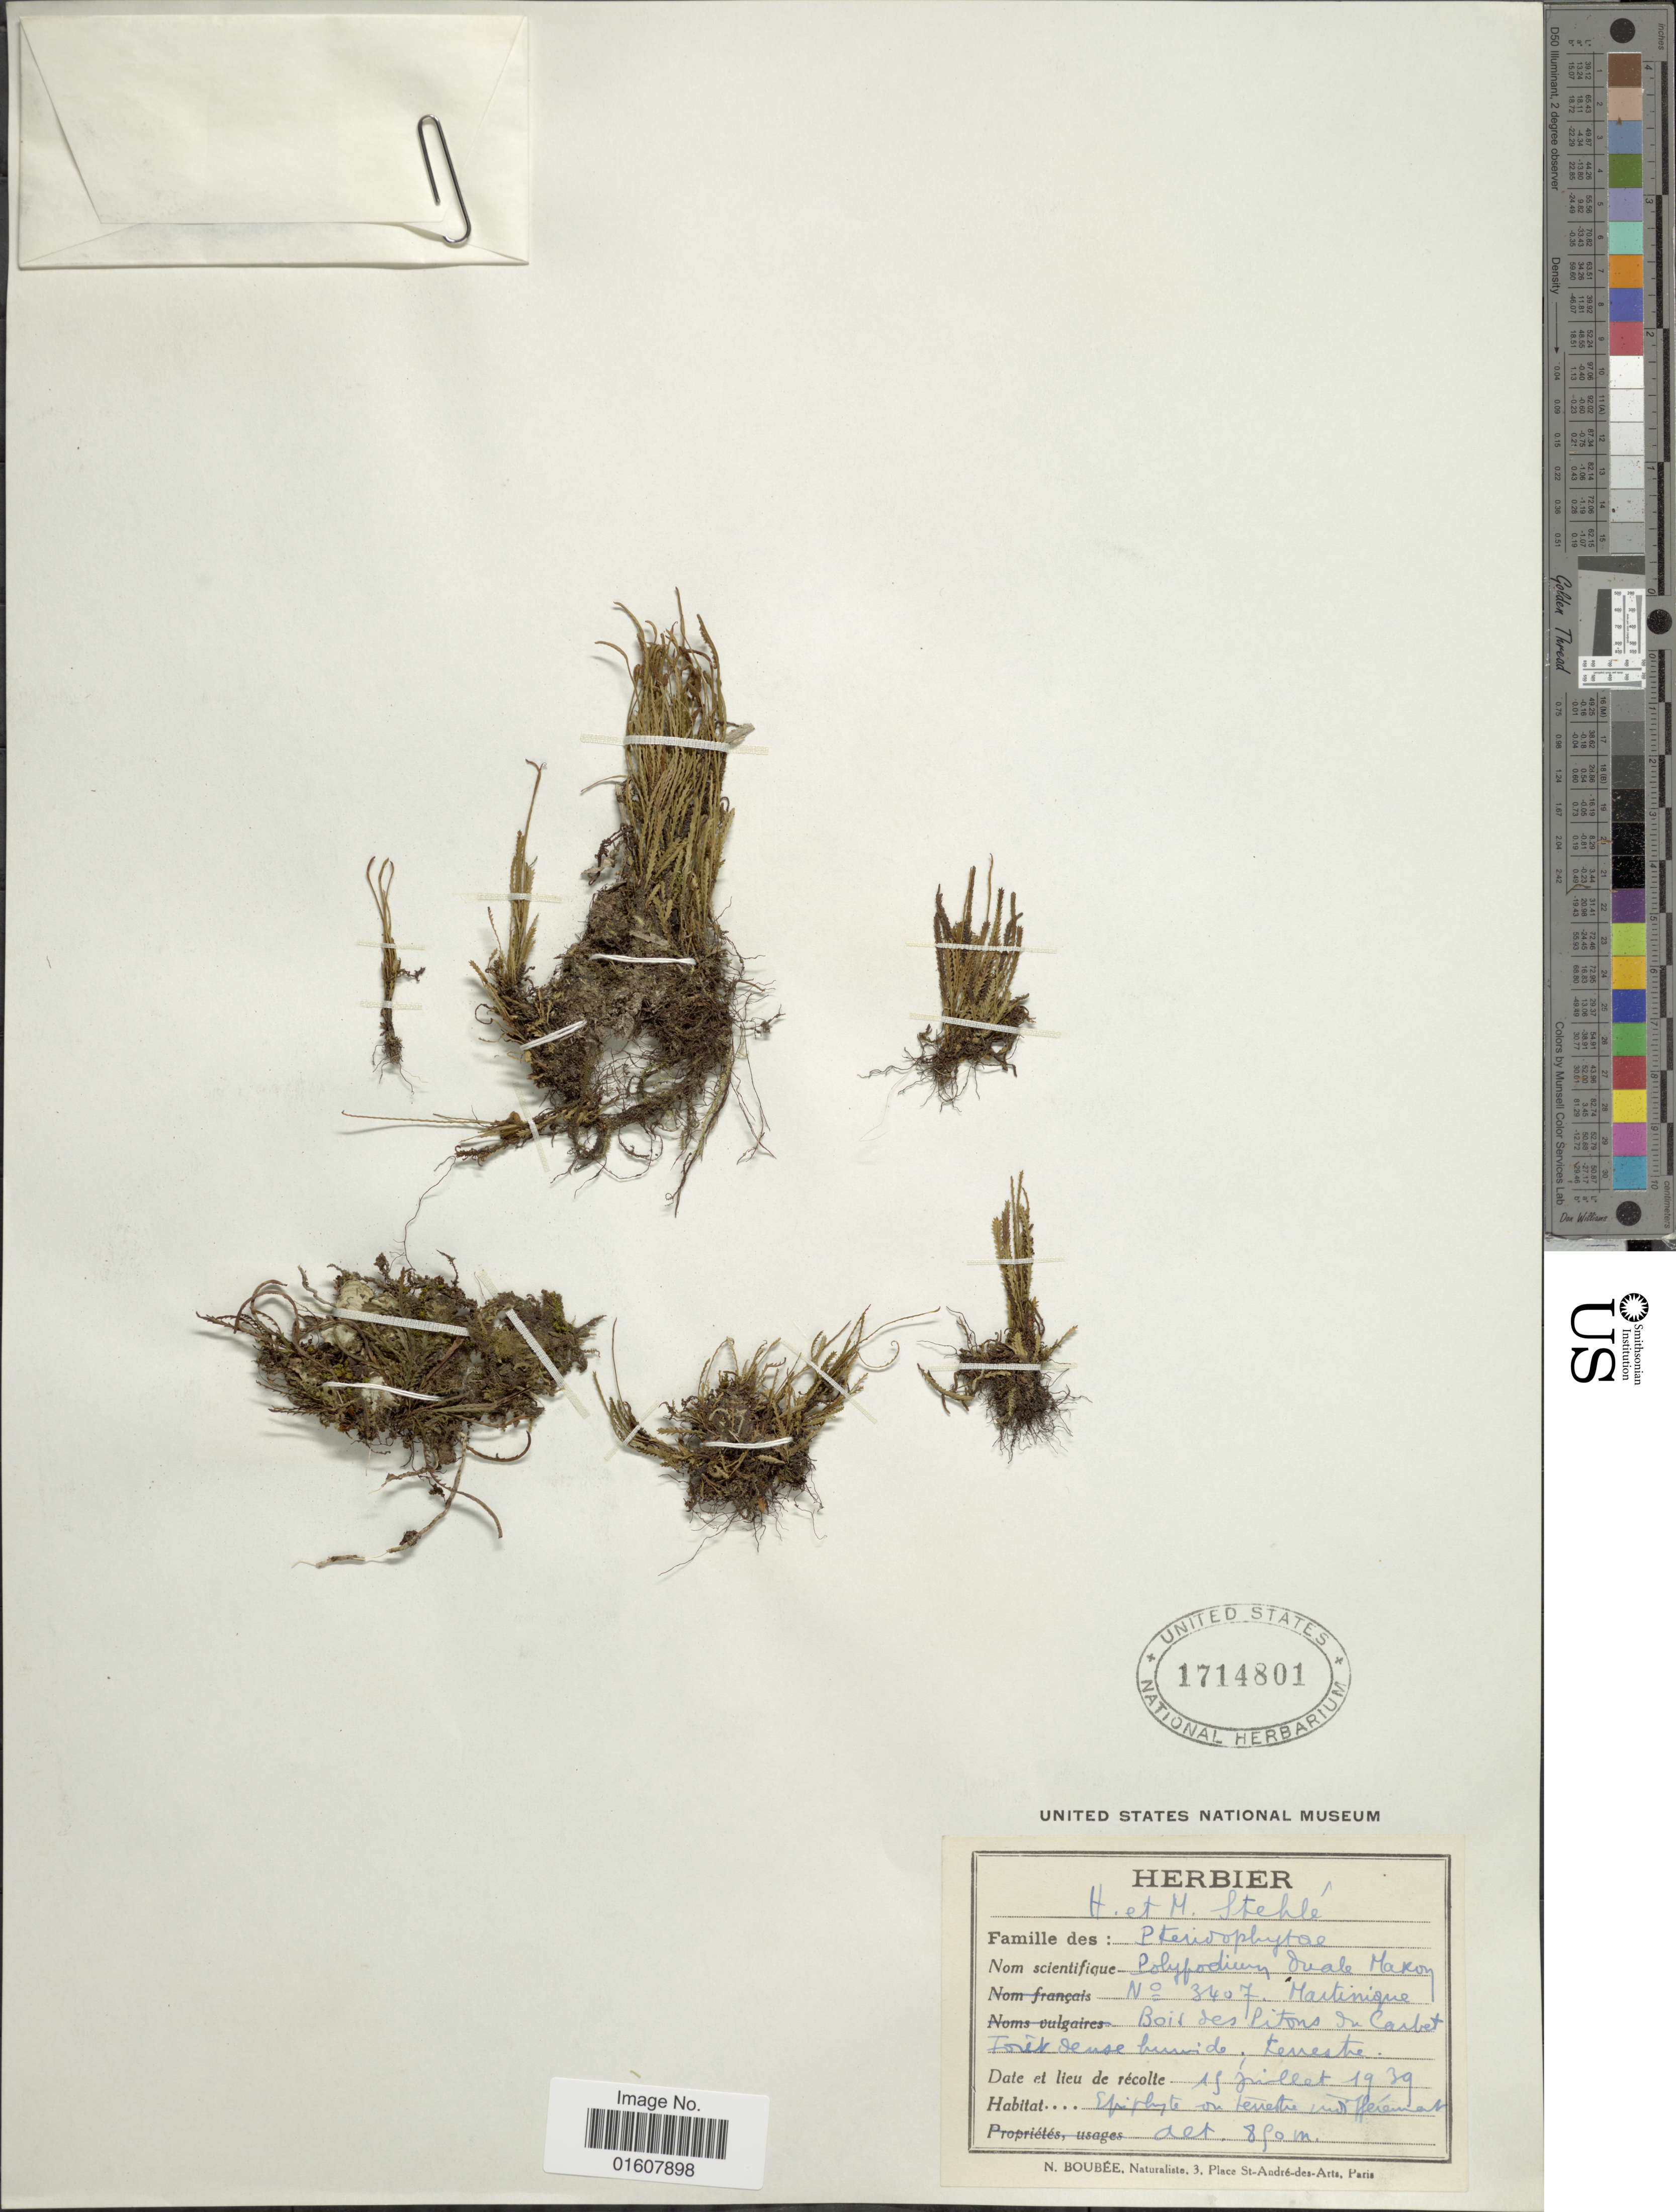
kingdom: Plantae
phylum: Tracheophyta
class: Polypodiopsida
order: Polypodiales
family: Polypodiaceae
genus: Cochlidium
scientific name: Cochlidium serrulatum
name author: (Sw.) L.E. Bishop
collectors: H. Stehlé & M. Stehlé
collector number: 3407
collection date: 1939-07-18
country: Martinique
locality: Bois des Pitons du Carbet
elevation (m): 850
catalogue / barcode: US 1714801